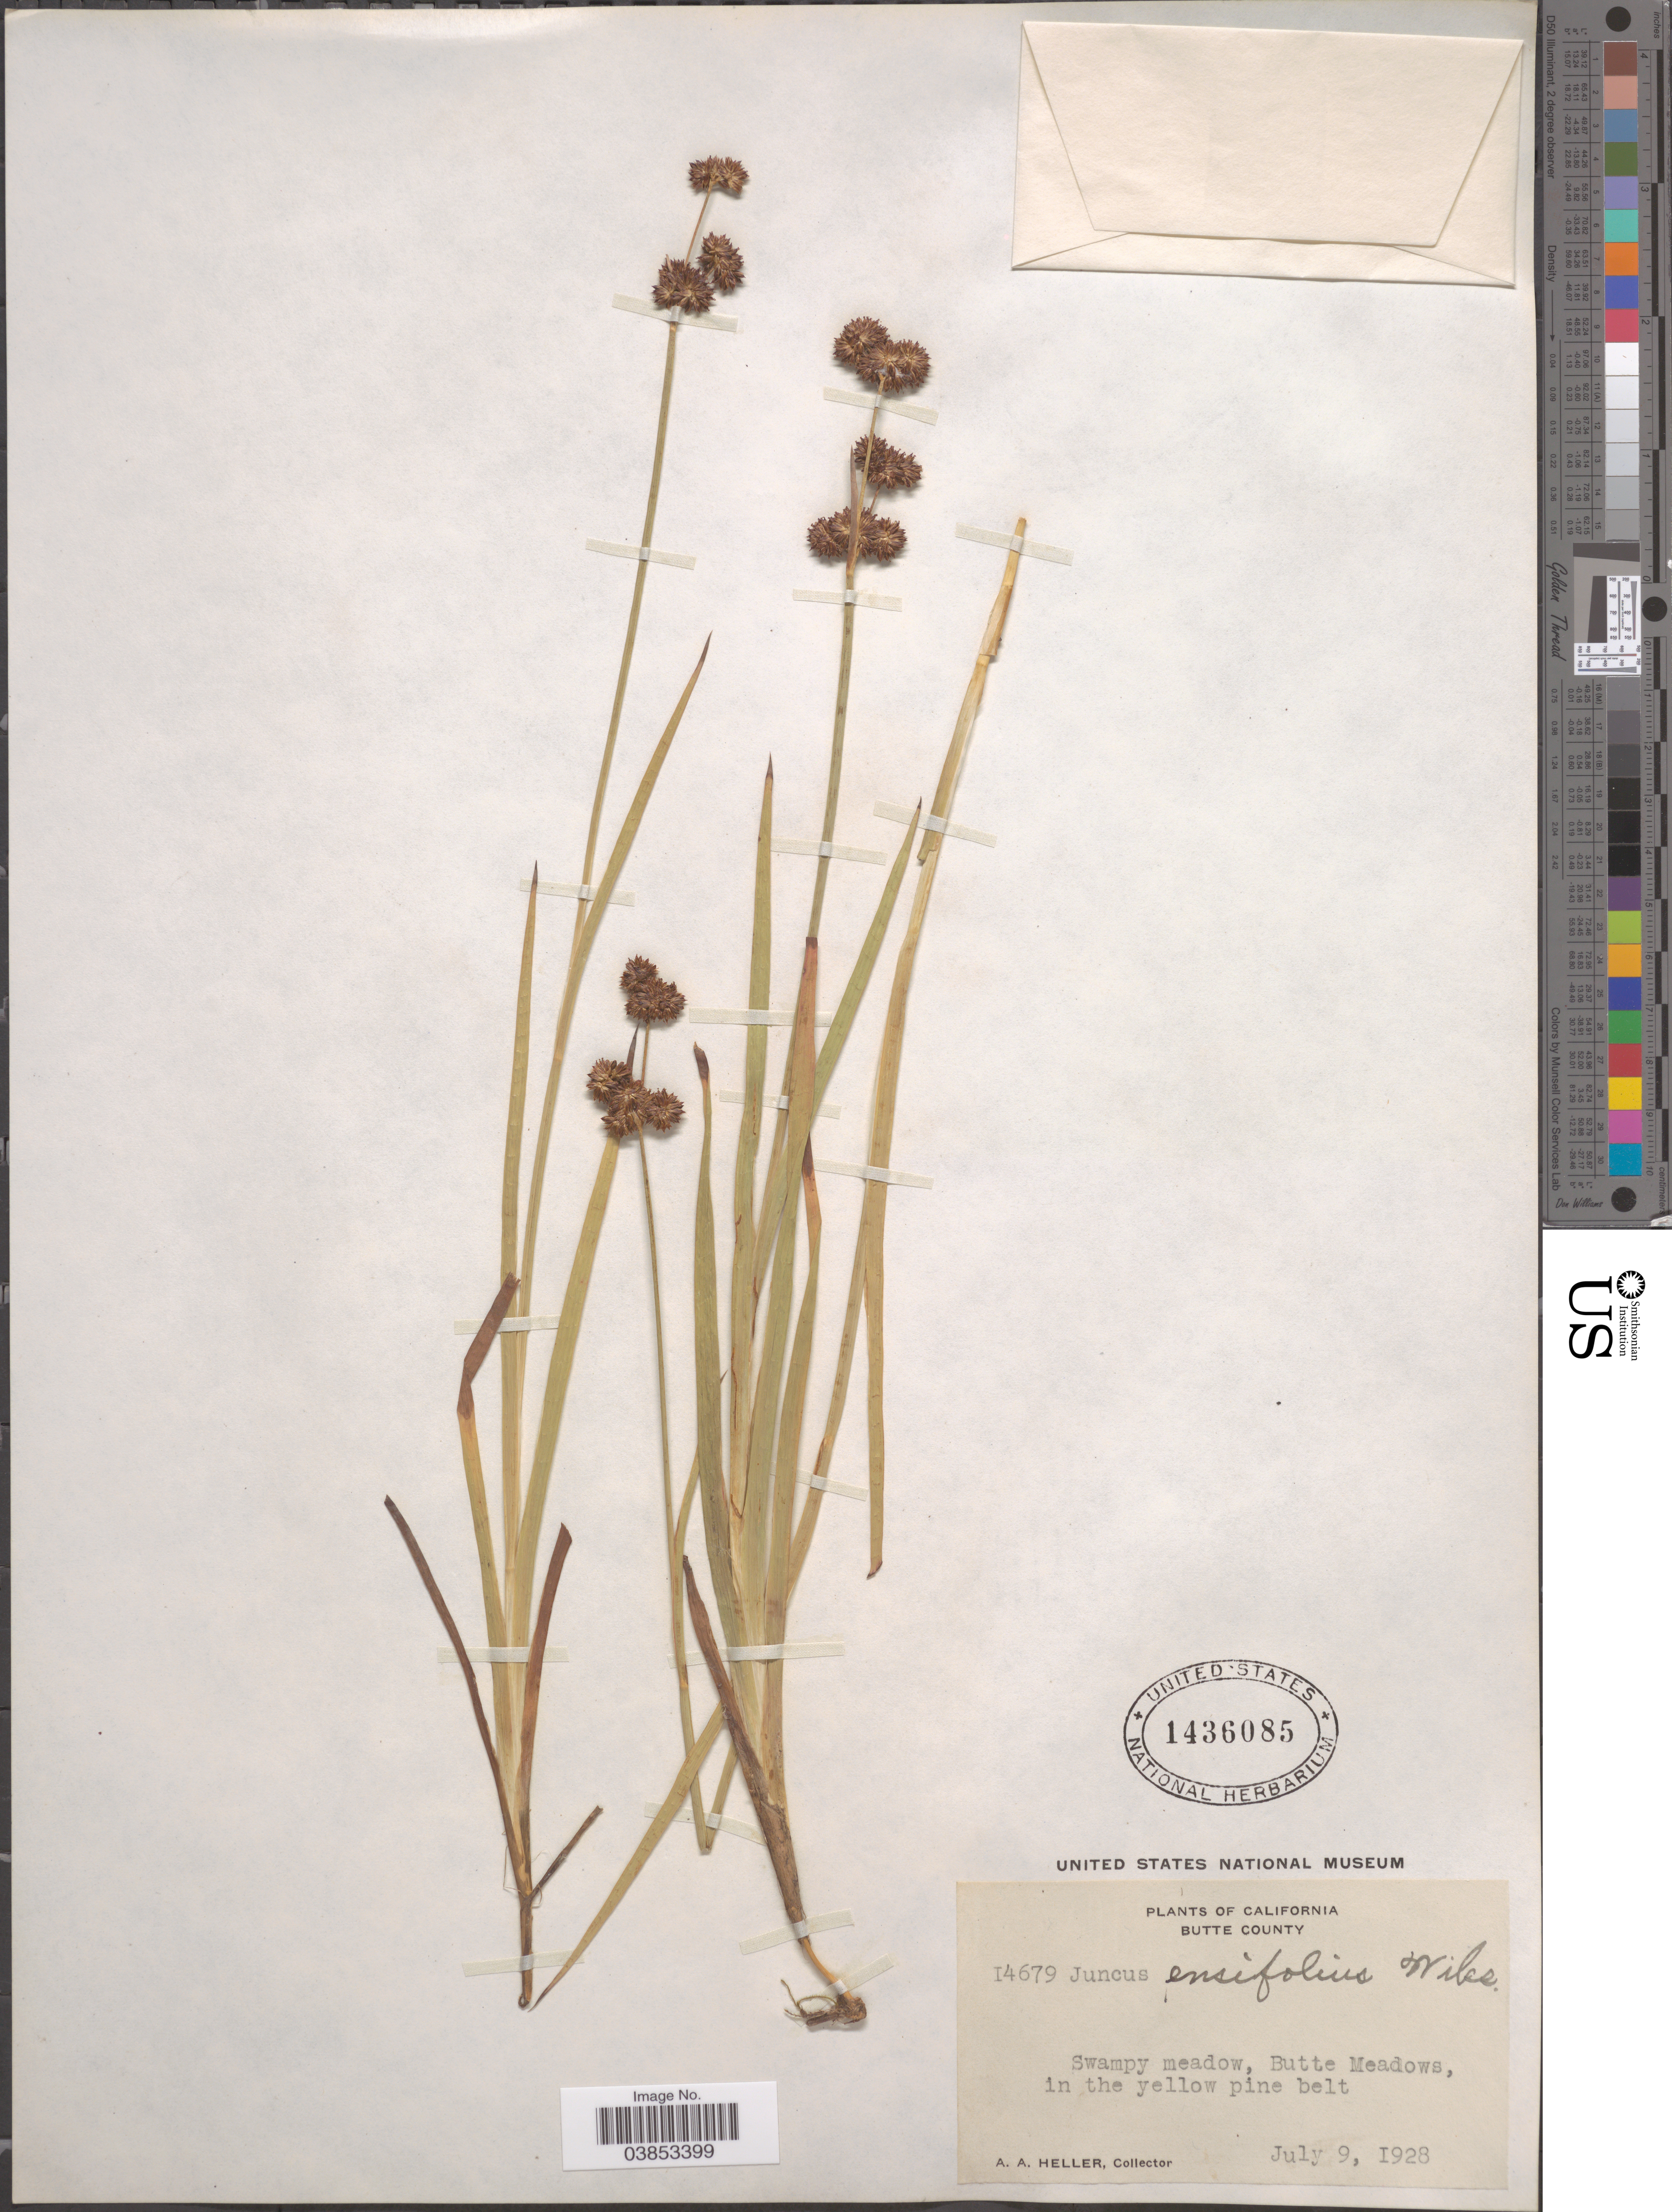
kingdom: Plantae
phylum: Tracheophyta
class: Liliopsida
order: Poales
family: Juncaceae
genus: Juncus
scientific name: Juncus ensifolius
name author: Wikstr.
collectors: A. A. Heller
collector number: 14679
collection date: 1928-07-09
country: United States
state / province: California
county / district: Butte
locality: Butte County. Butte Meadows.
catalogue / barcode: US 1436085